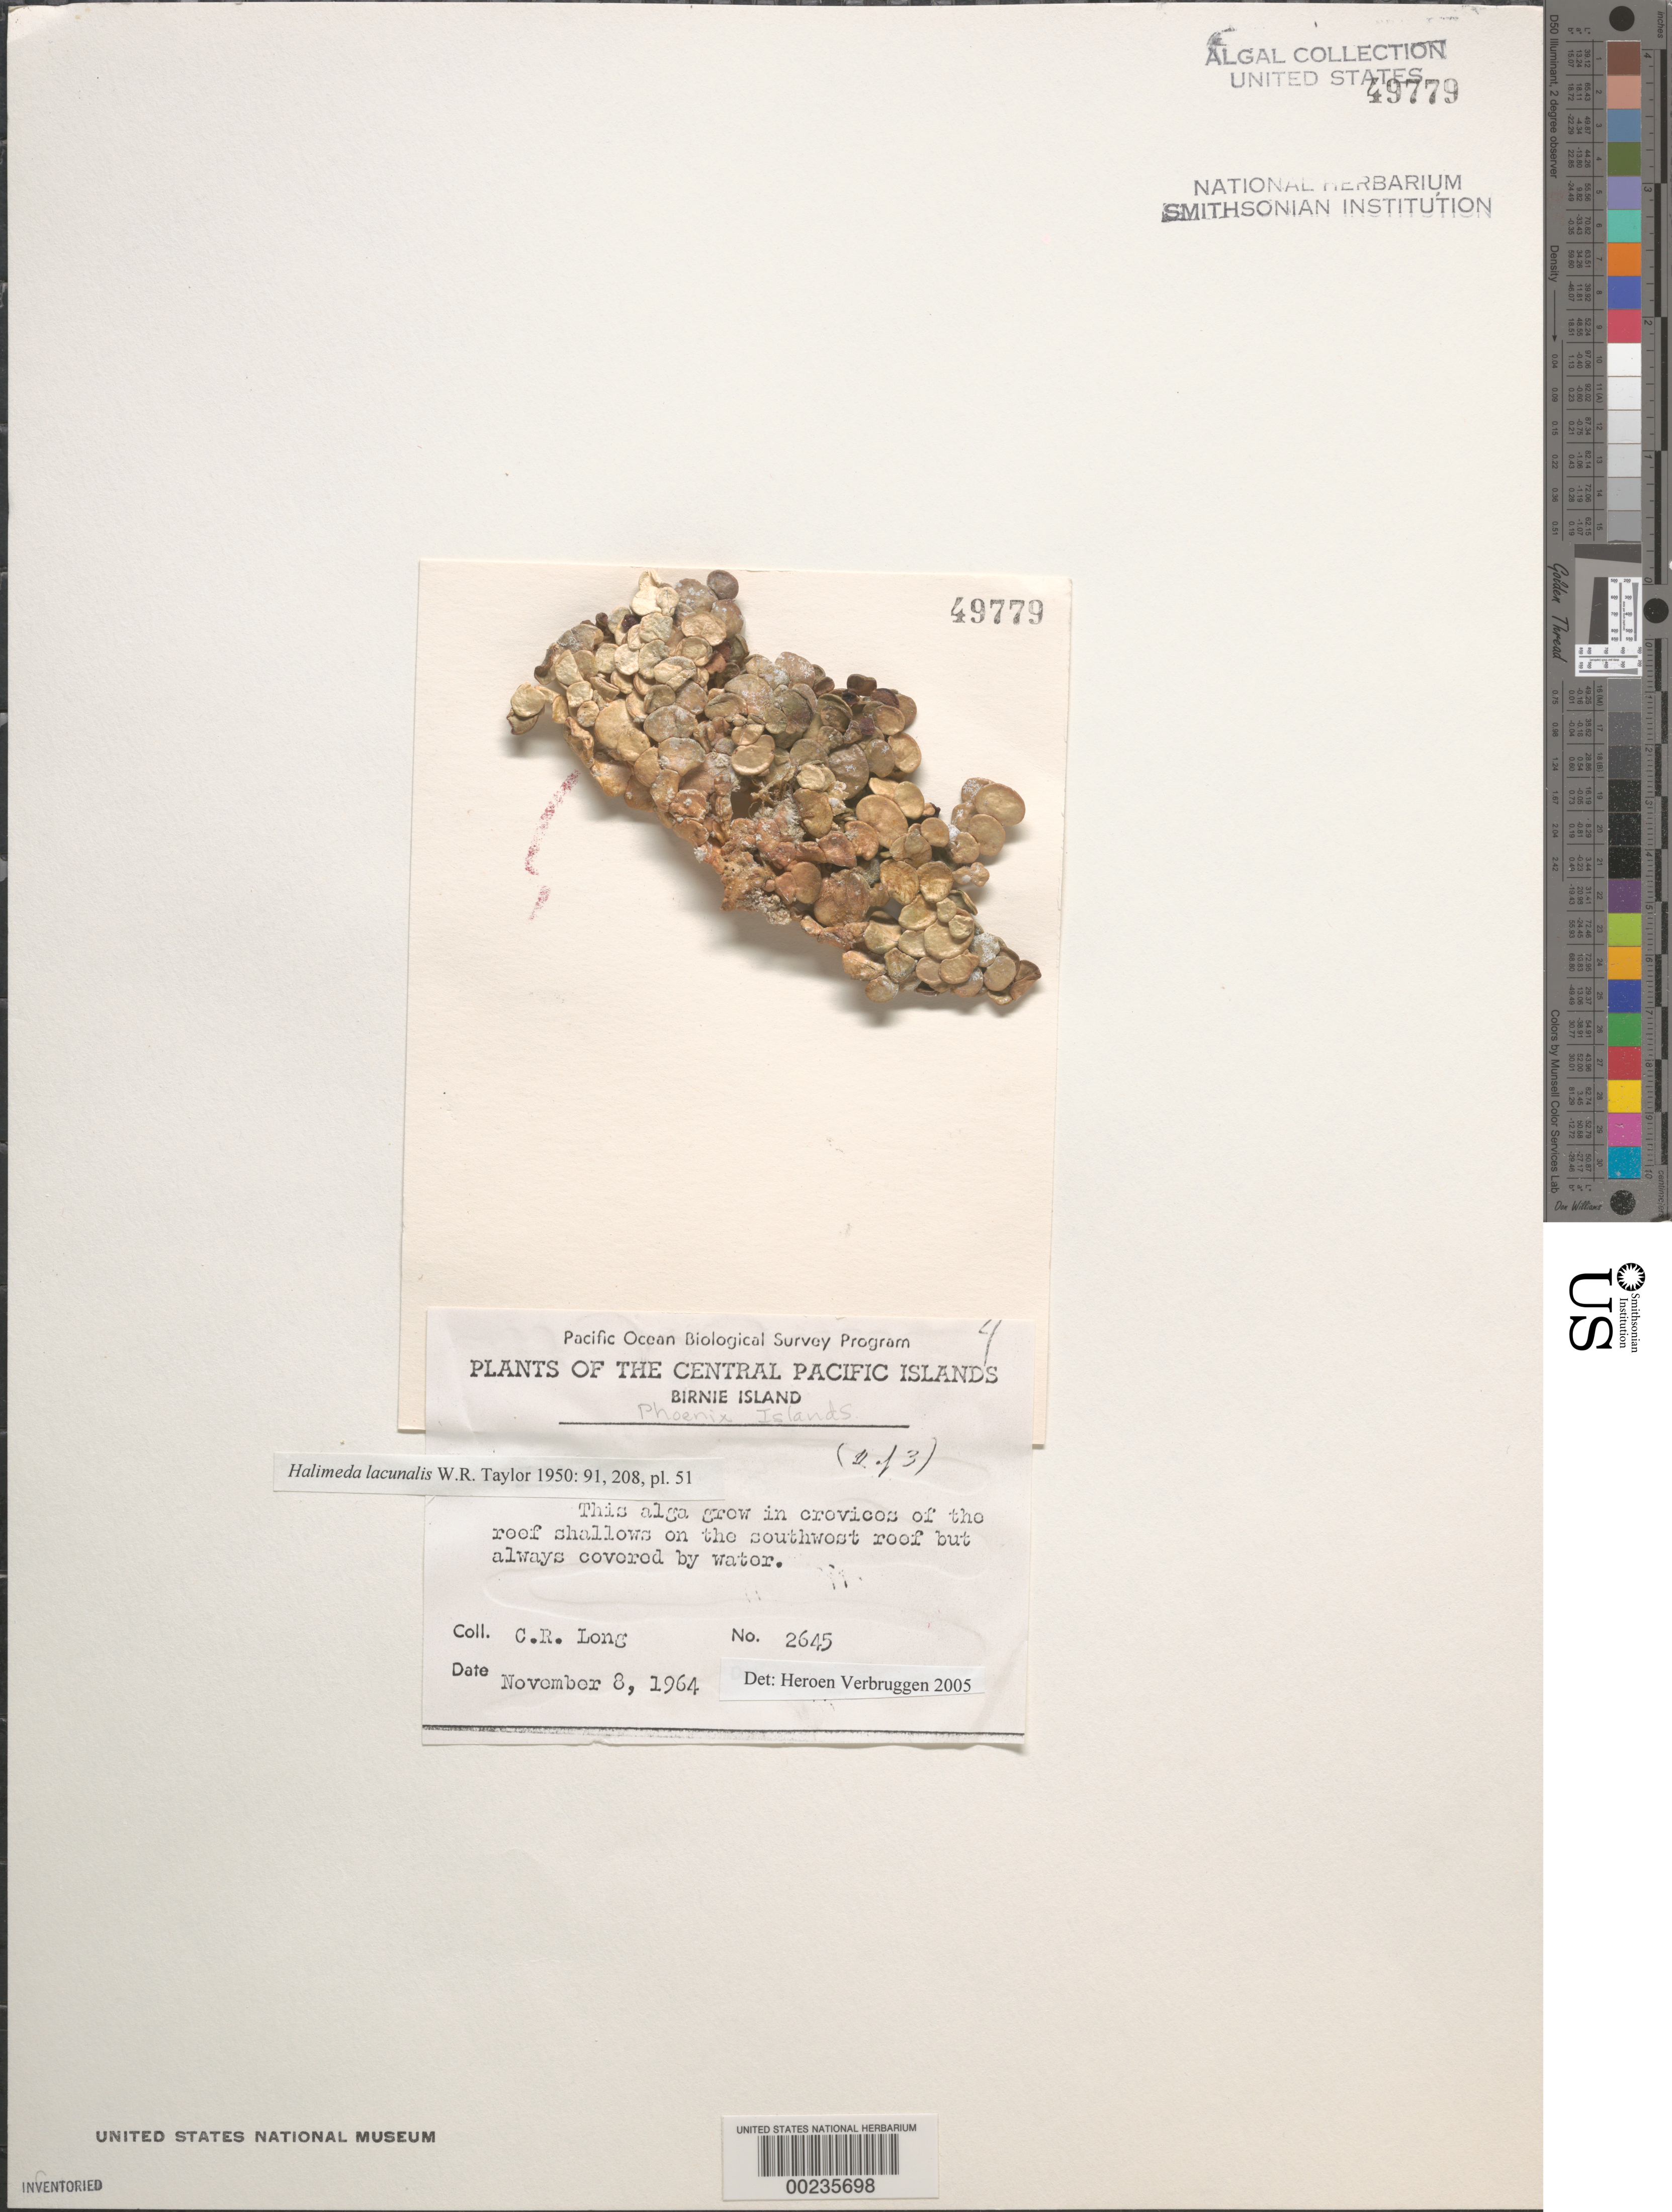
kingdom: Plantae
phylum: Chlorophyta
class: Ulvophyceae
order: Bryopsidales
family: Halimedaceae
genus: Halimeda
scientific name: Halimeda lacunalis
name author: W.R. Taylor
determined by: Verbruggen, H.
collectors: C. Long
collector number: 2645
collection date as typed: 08 Nov 1964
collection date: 1964-11-08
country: Kiribati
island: Birnie I.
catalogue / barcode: US 49779